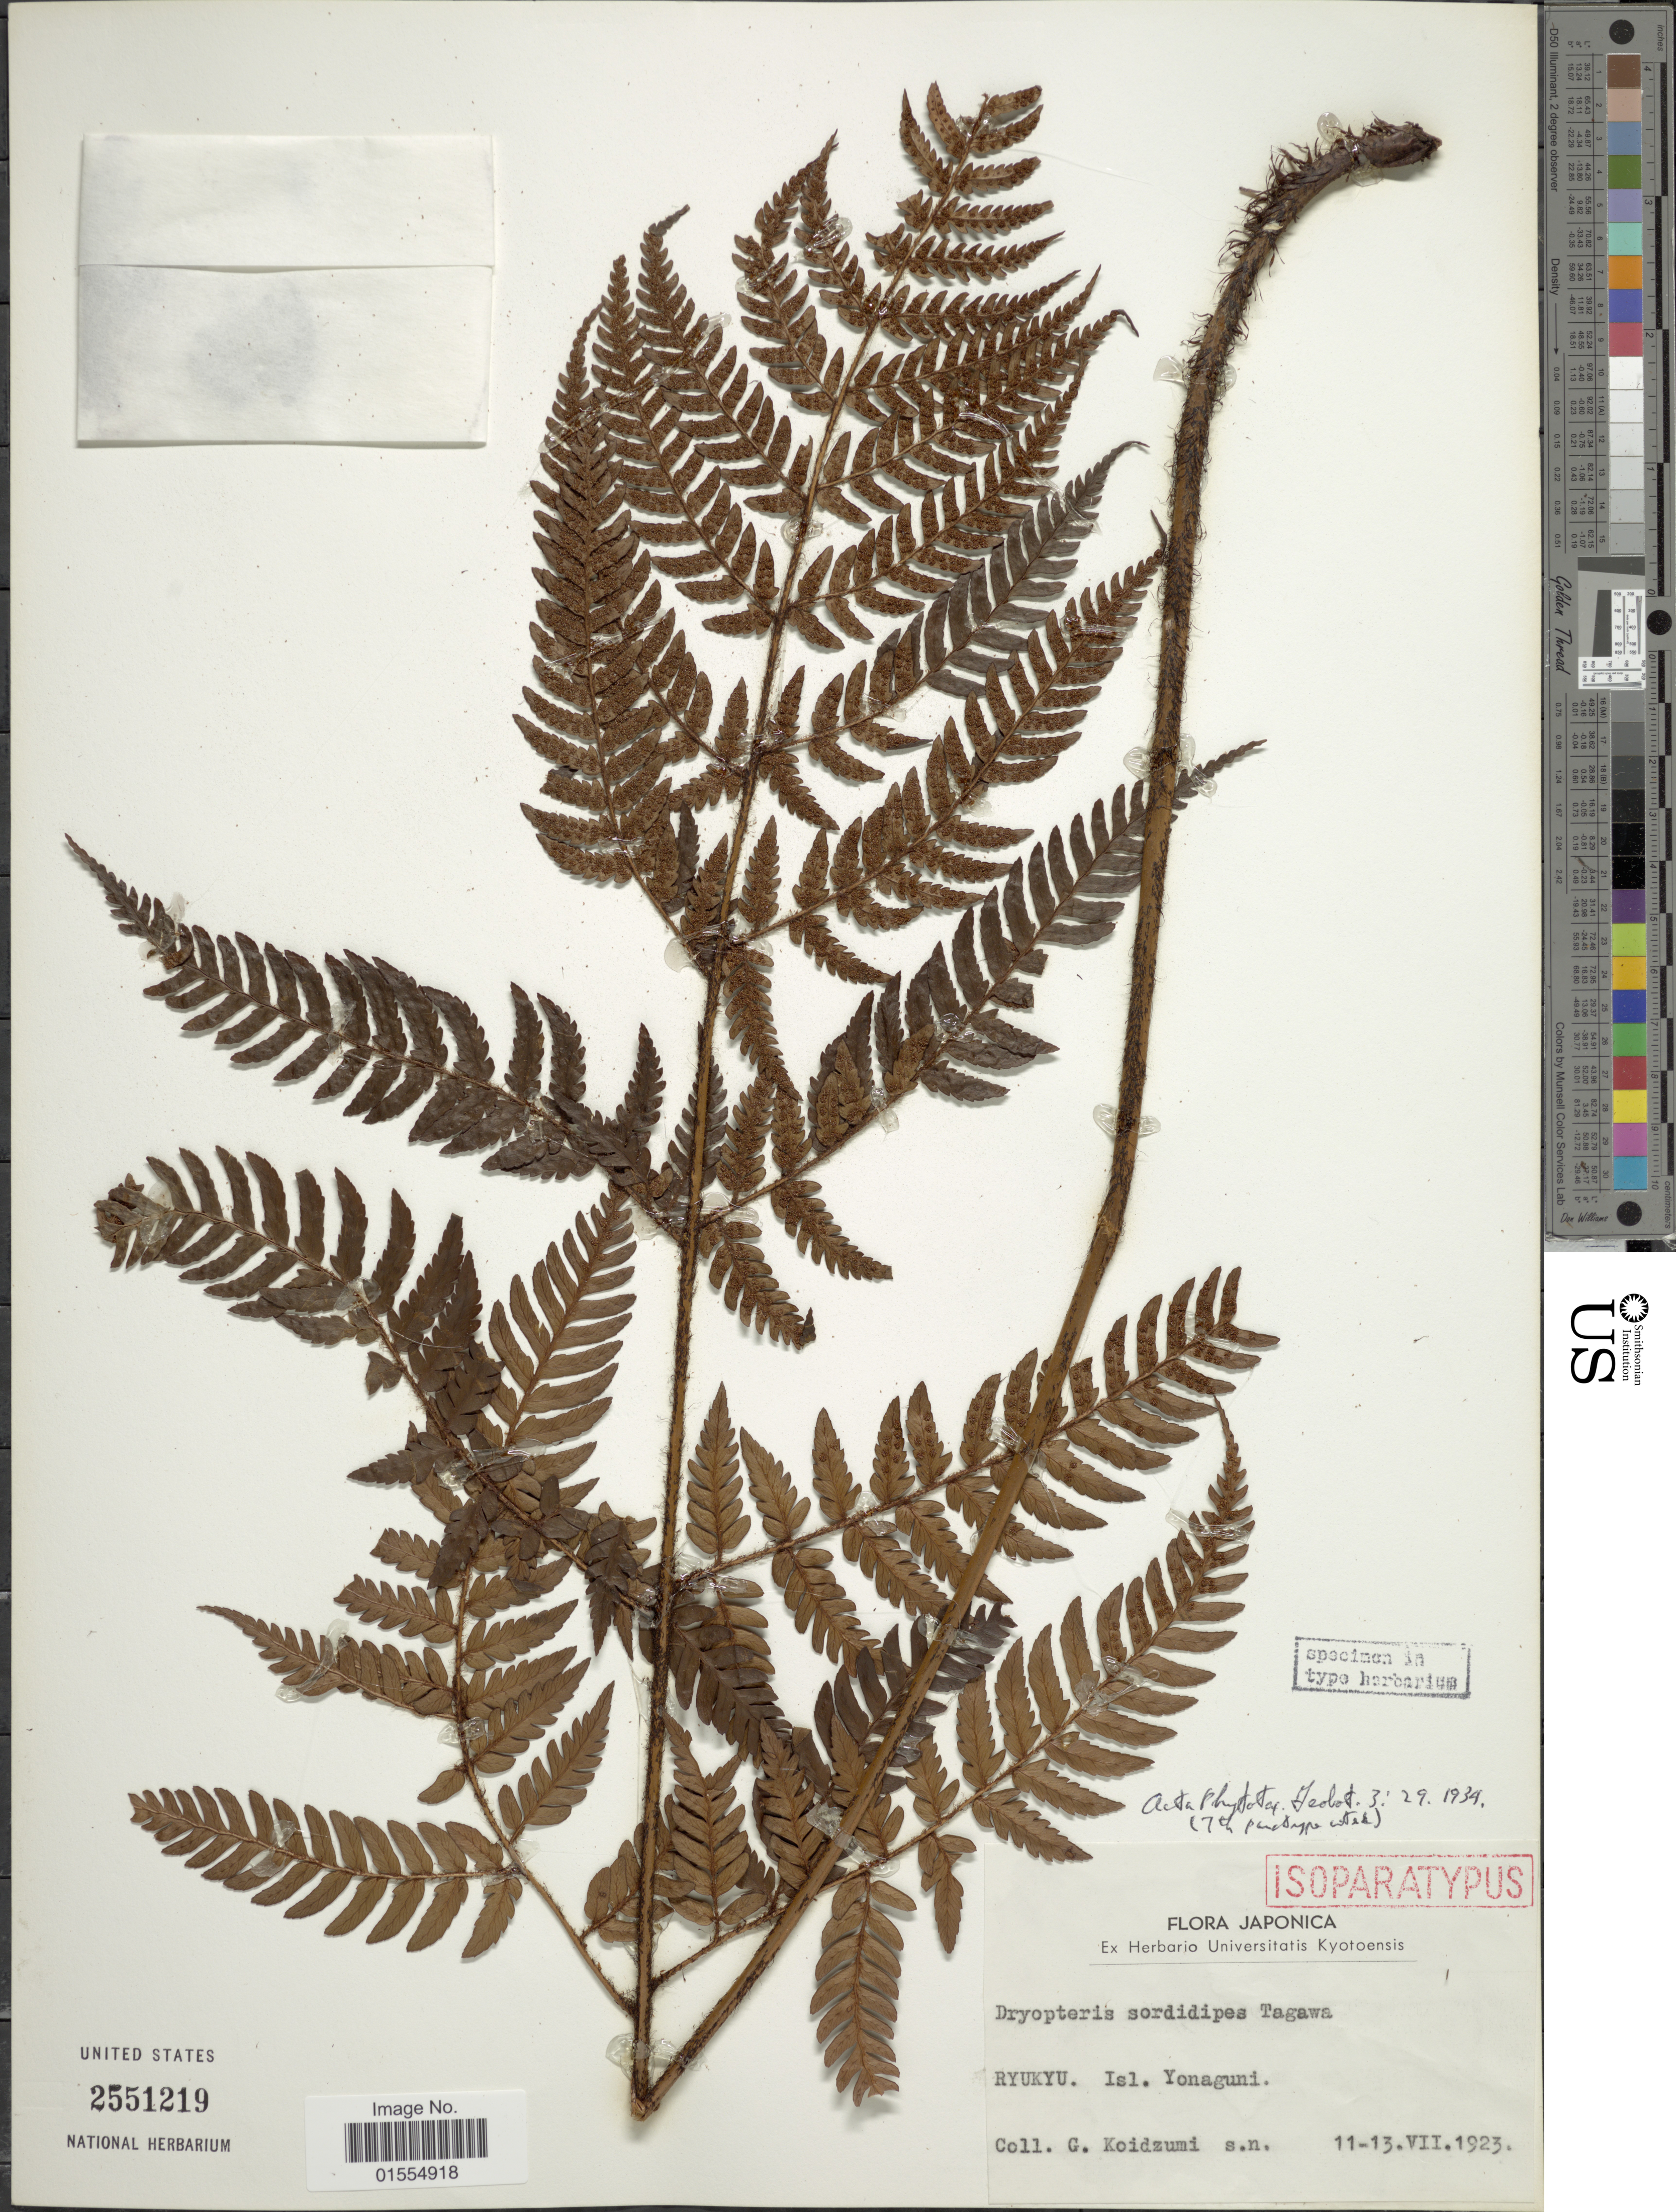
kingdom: Plantae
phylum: Tracheophyta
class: Polypodiopsida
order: Polypodiales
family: Dryopteridaceae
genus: Dryopteris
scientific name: Dryopteris sordidipes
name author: Tagawa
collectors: G. Koidzumi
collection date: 1923-08-11/1923-08-13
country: Japan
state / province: Okinawa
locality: Japonica, Ryukyu, Isl. Yonaguni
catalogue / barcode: US 2551219